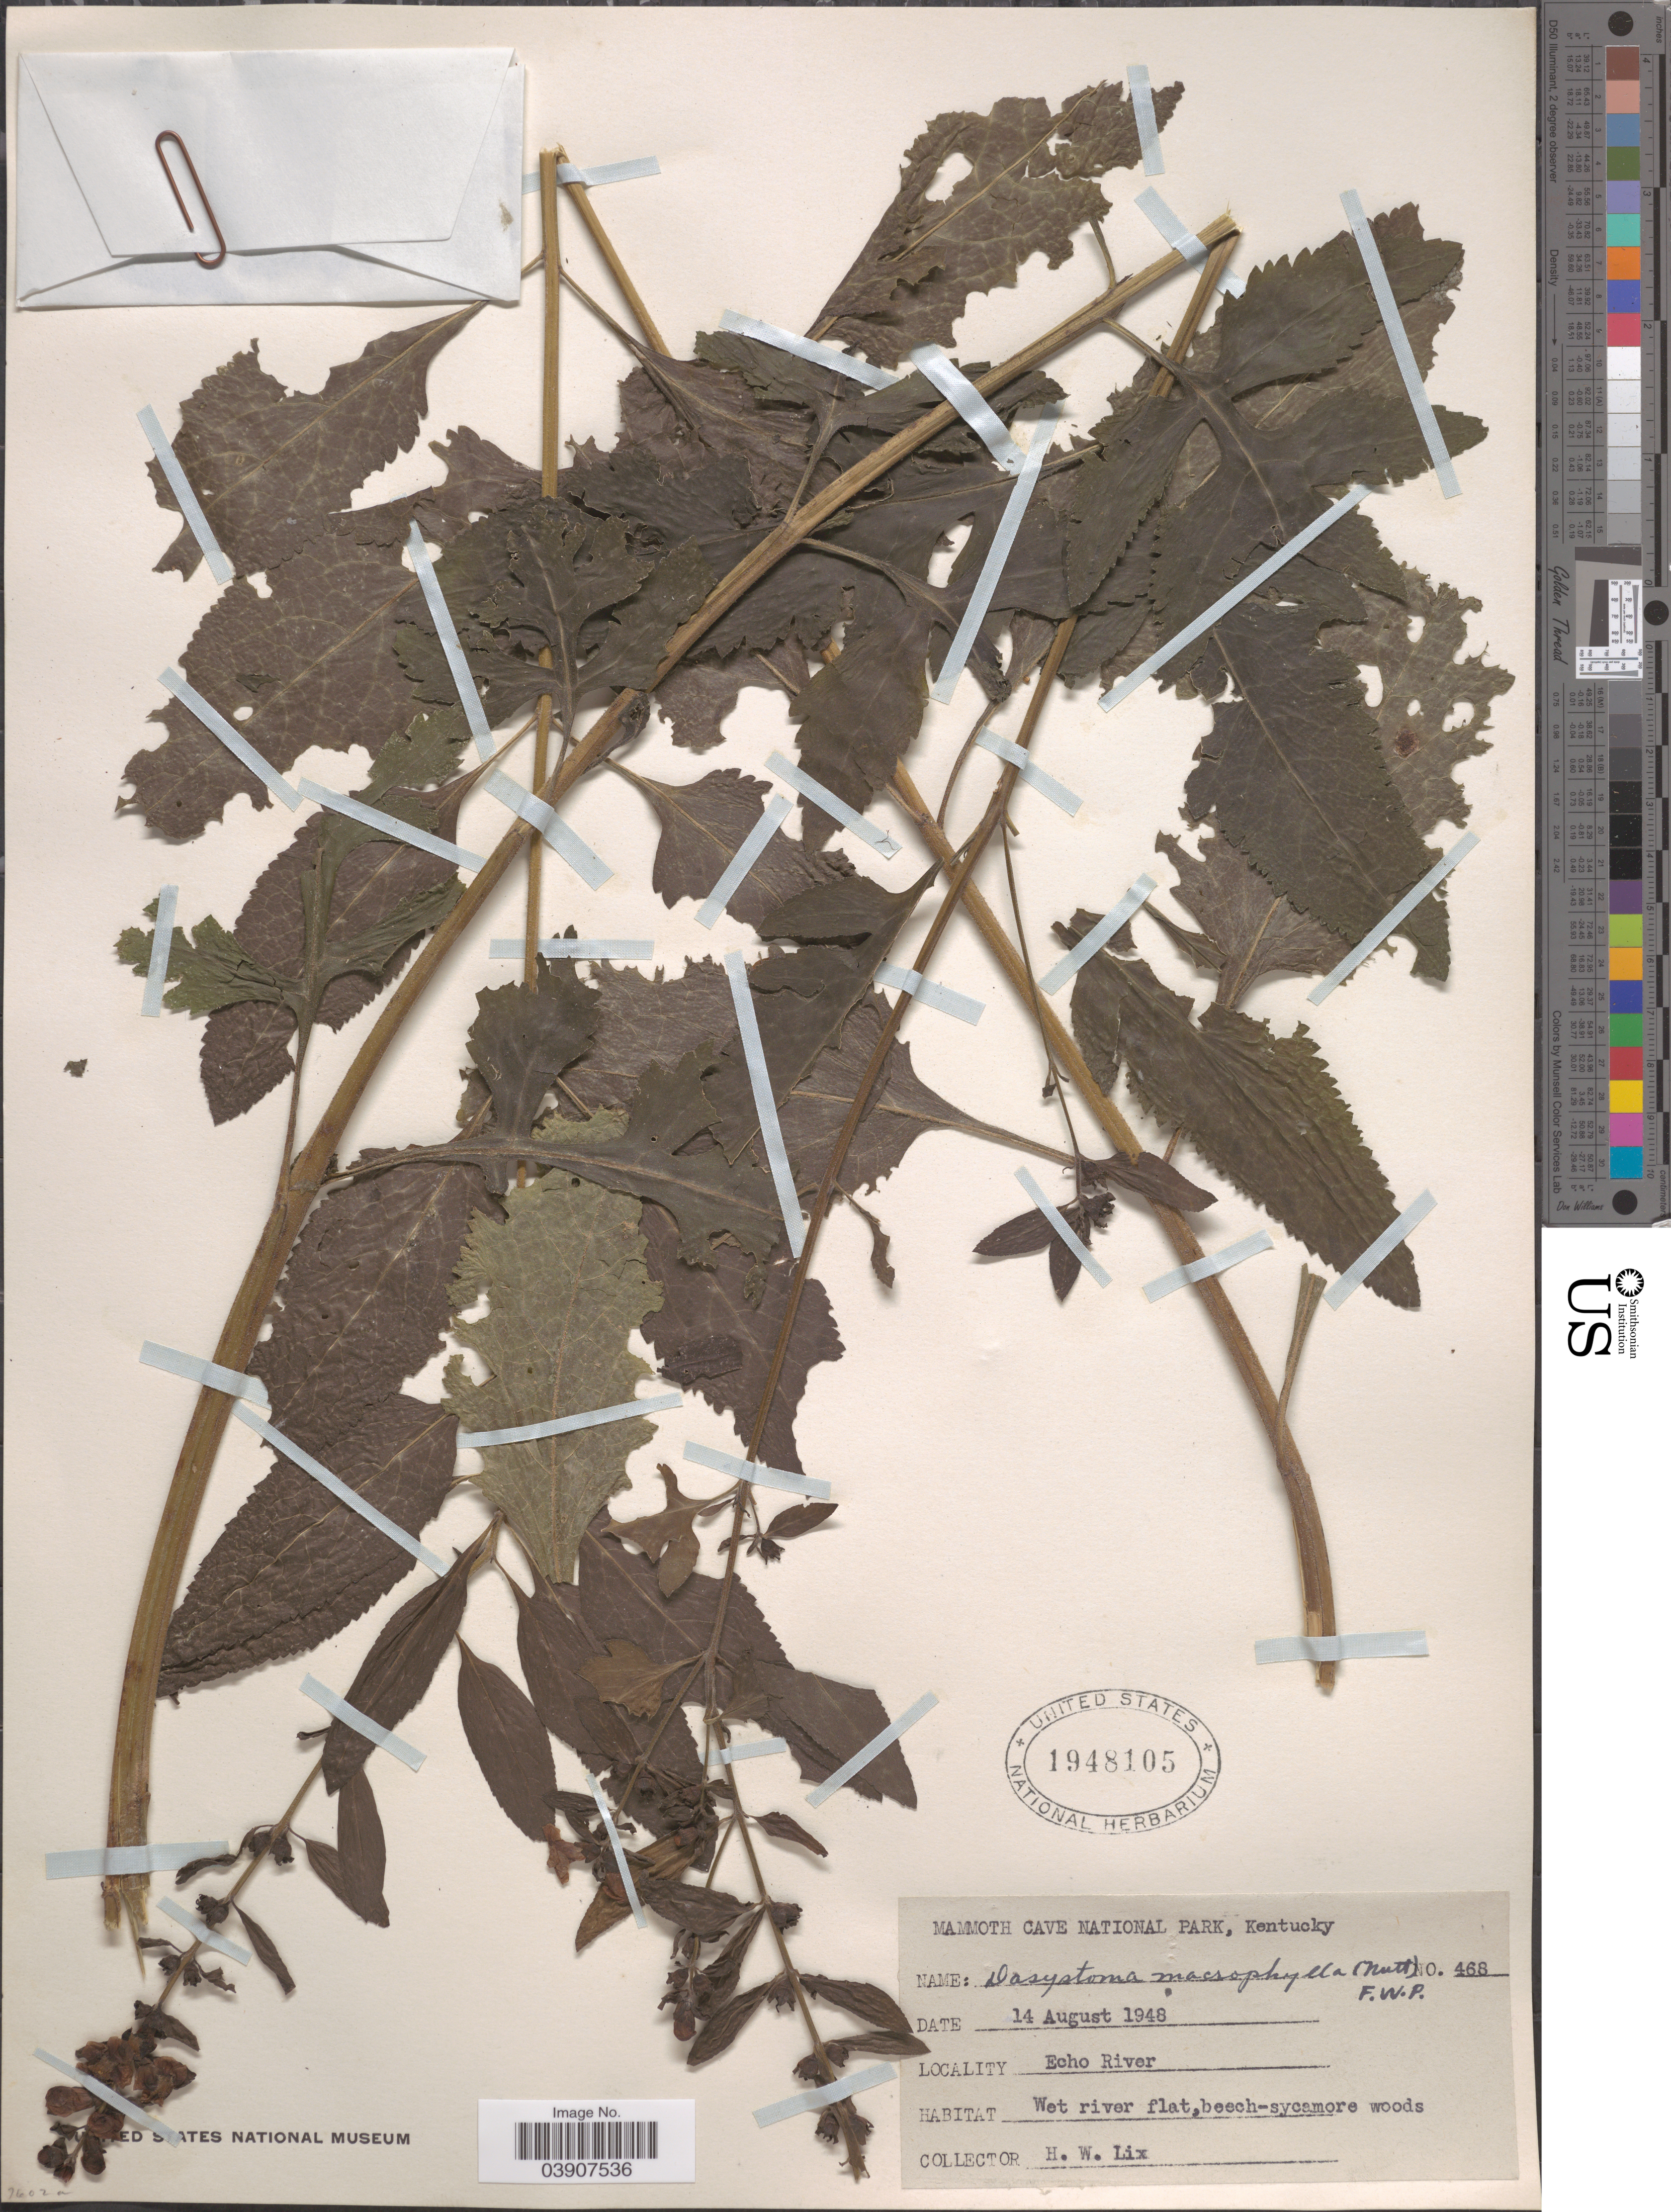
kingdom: Plantae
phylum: Tracheophyta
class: Magnoliopsida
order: Lamiales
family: Orobanchaceae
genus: Dasistoma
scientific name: Dasistoma macrophylla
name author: (Nutt.) Raf.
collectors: H. W. Lix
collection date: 1948-08-14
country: United States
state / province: Kentucky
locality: Mammoth Cave National Park. Echo River.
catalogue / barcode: US 1948105